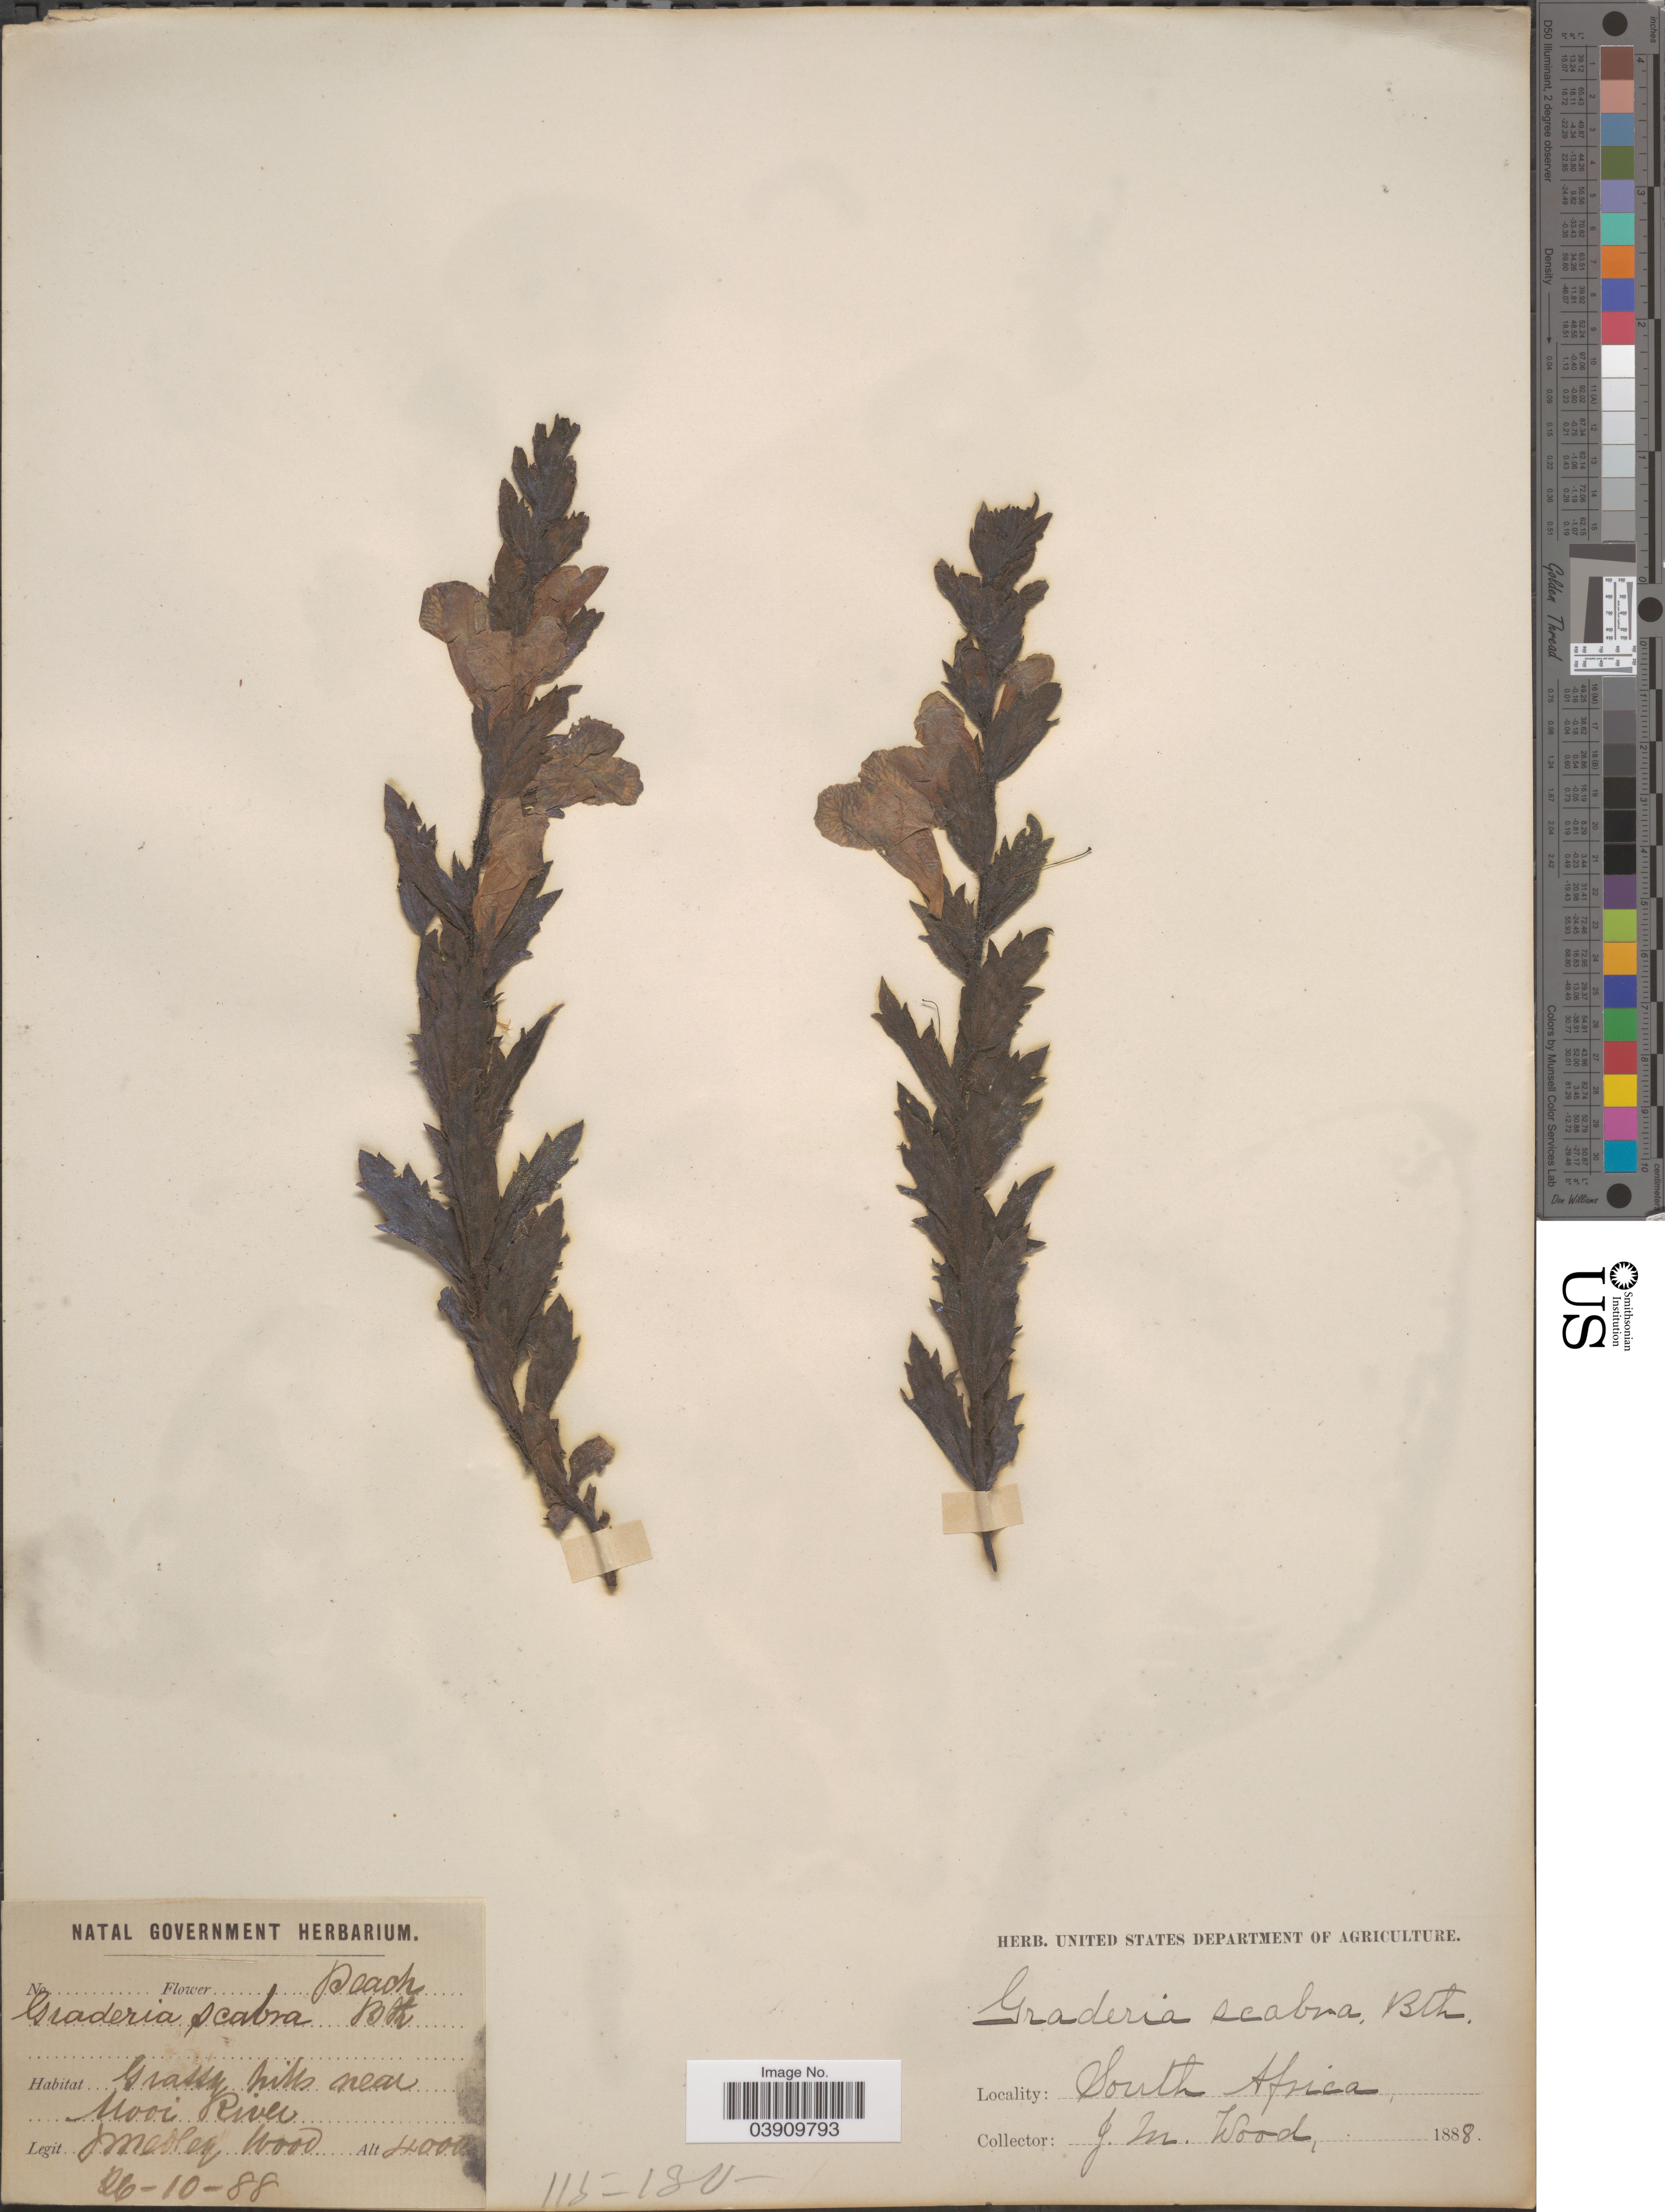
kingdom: Plantae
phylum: Tracheophyta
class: Magnoliopsida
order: Lamiales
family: Orobanchaceae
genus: Graderia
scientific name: Graderia scabra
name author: Benth.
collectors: J. M. Wood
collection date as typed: Transcribed d/m/y: 26/10/88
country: South Africa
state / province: KwaZulu-Natal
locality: Grassy hills near Mooi River.